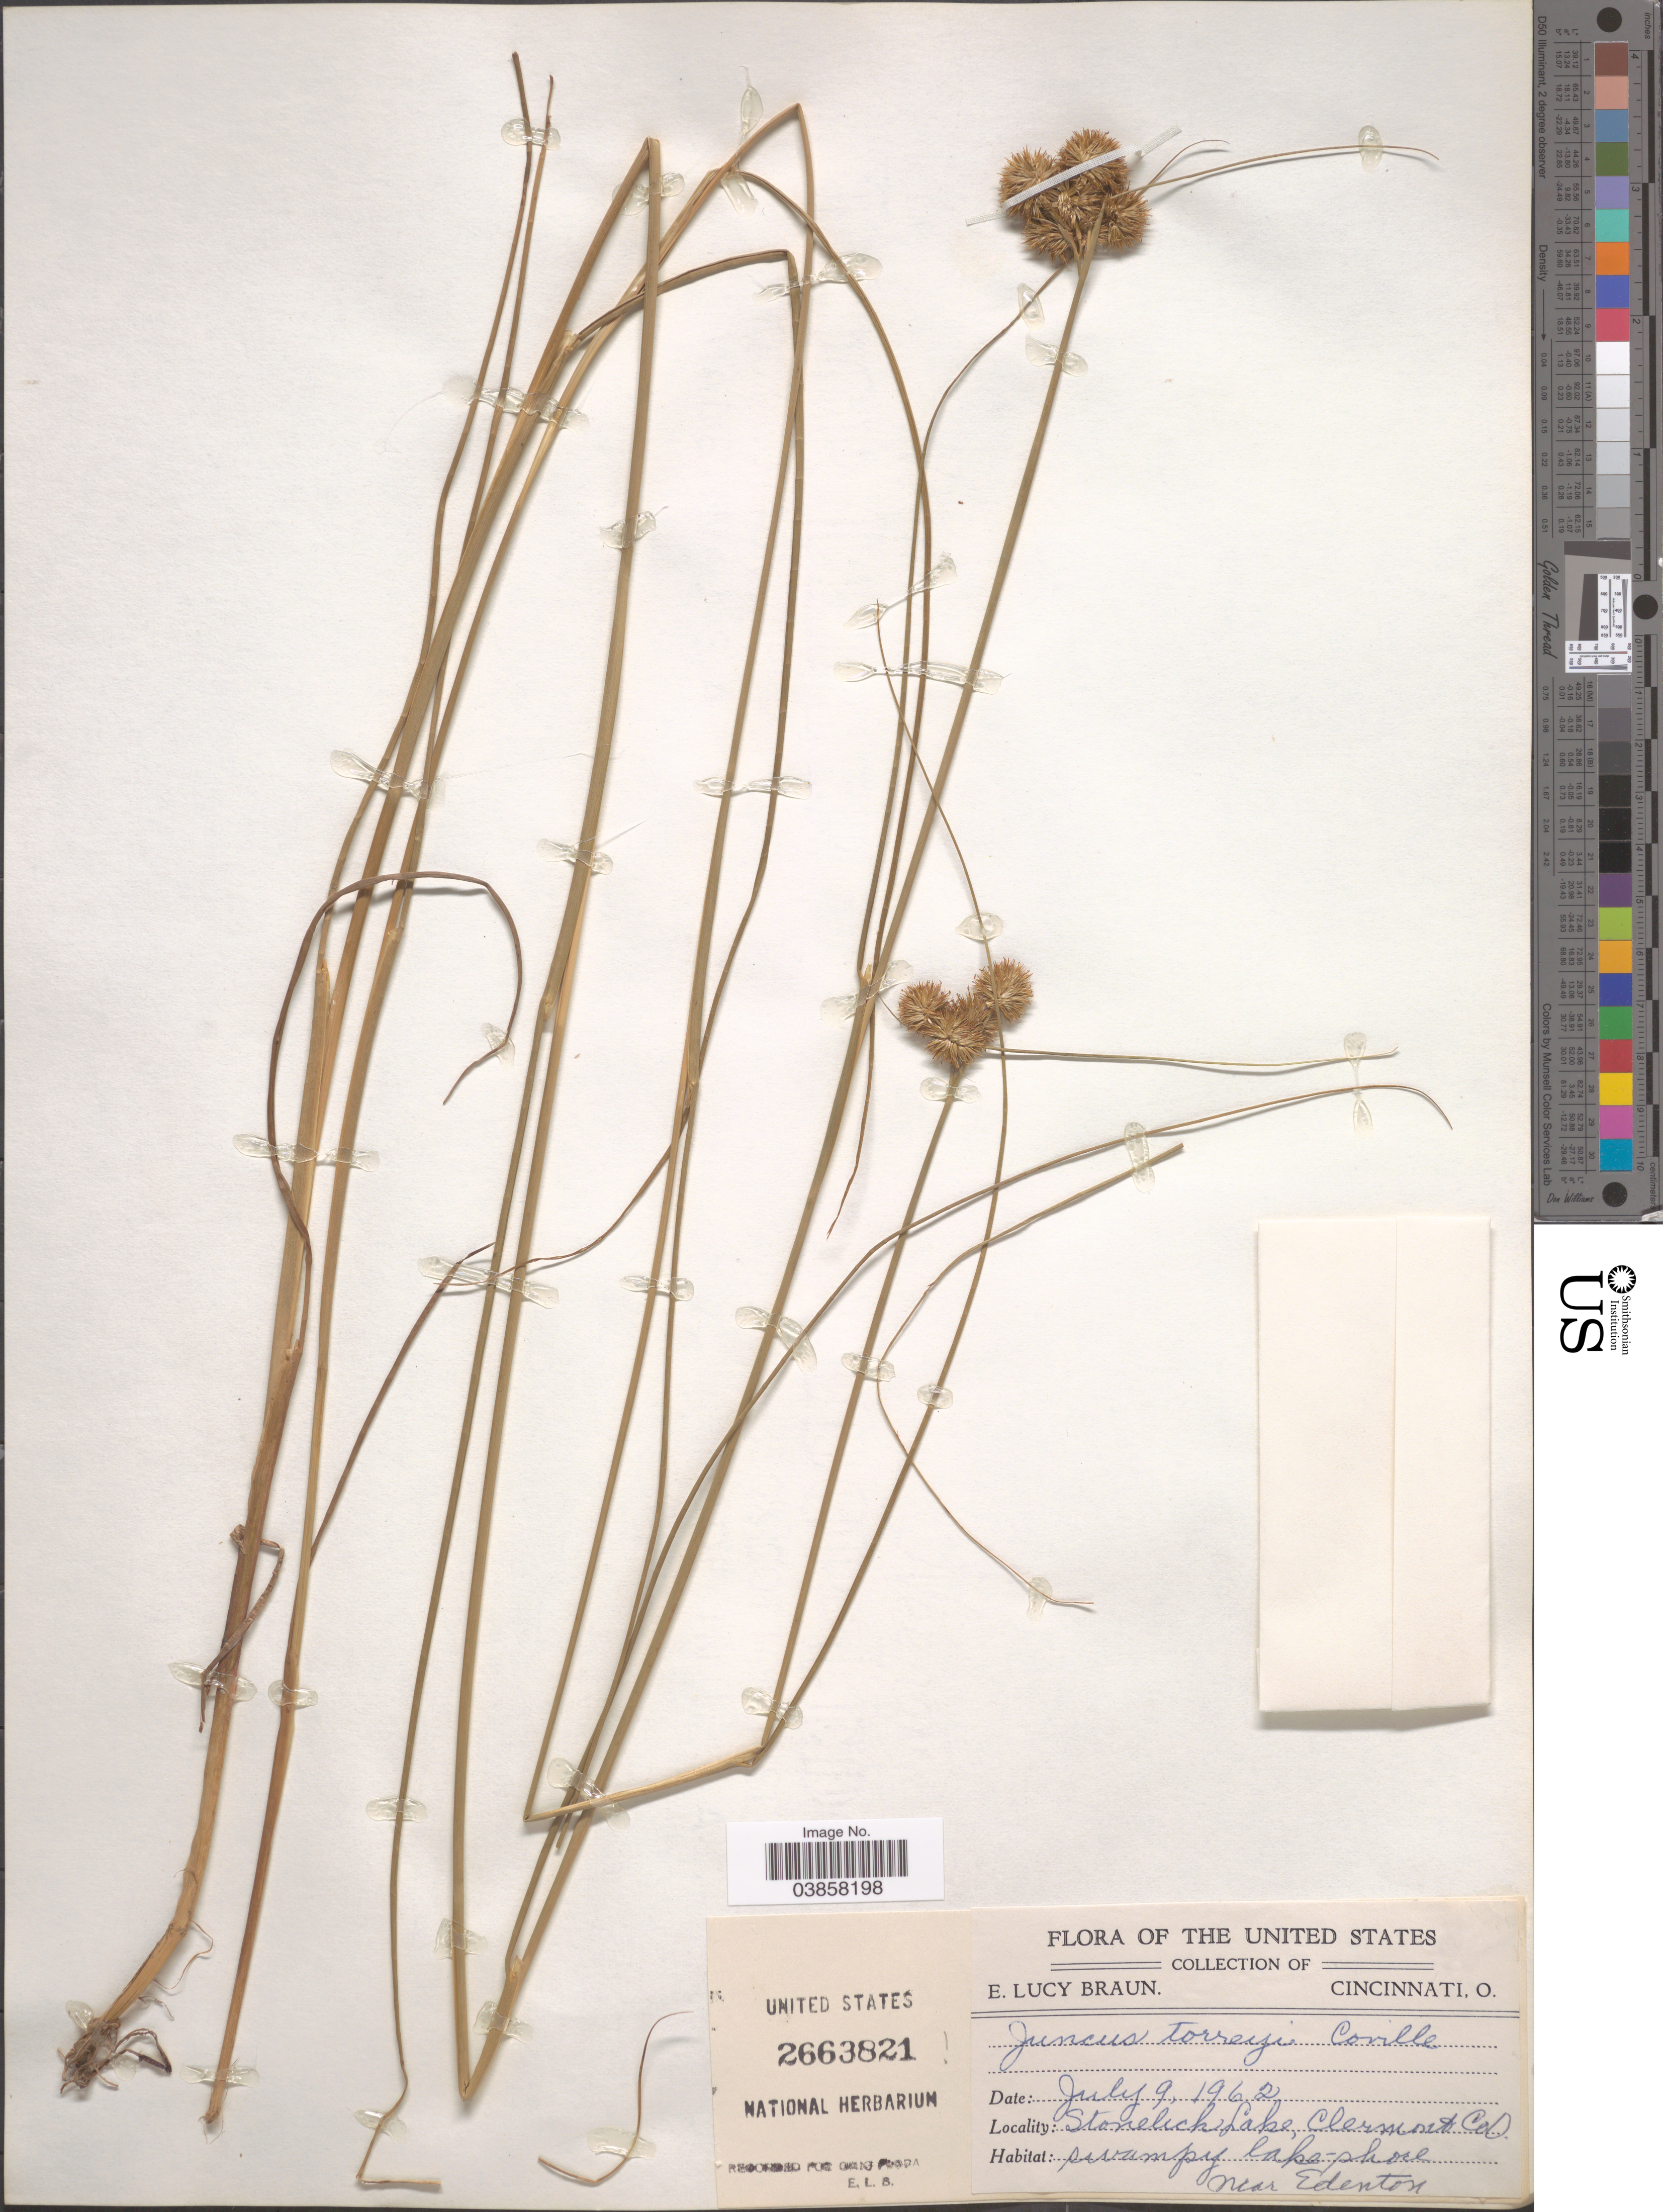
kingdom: Plantae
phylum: Tracheophyta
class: Liliopsida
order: Poales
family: Juncaceae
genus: Juncus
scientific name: Juncus torreyi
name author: Coville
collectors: E. L. Braun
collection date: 1962-07-09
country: United States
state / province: Ohio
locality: Stonelick Lake, Clermont Co. Near Edenton.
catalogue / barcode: US 2663821